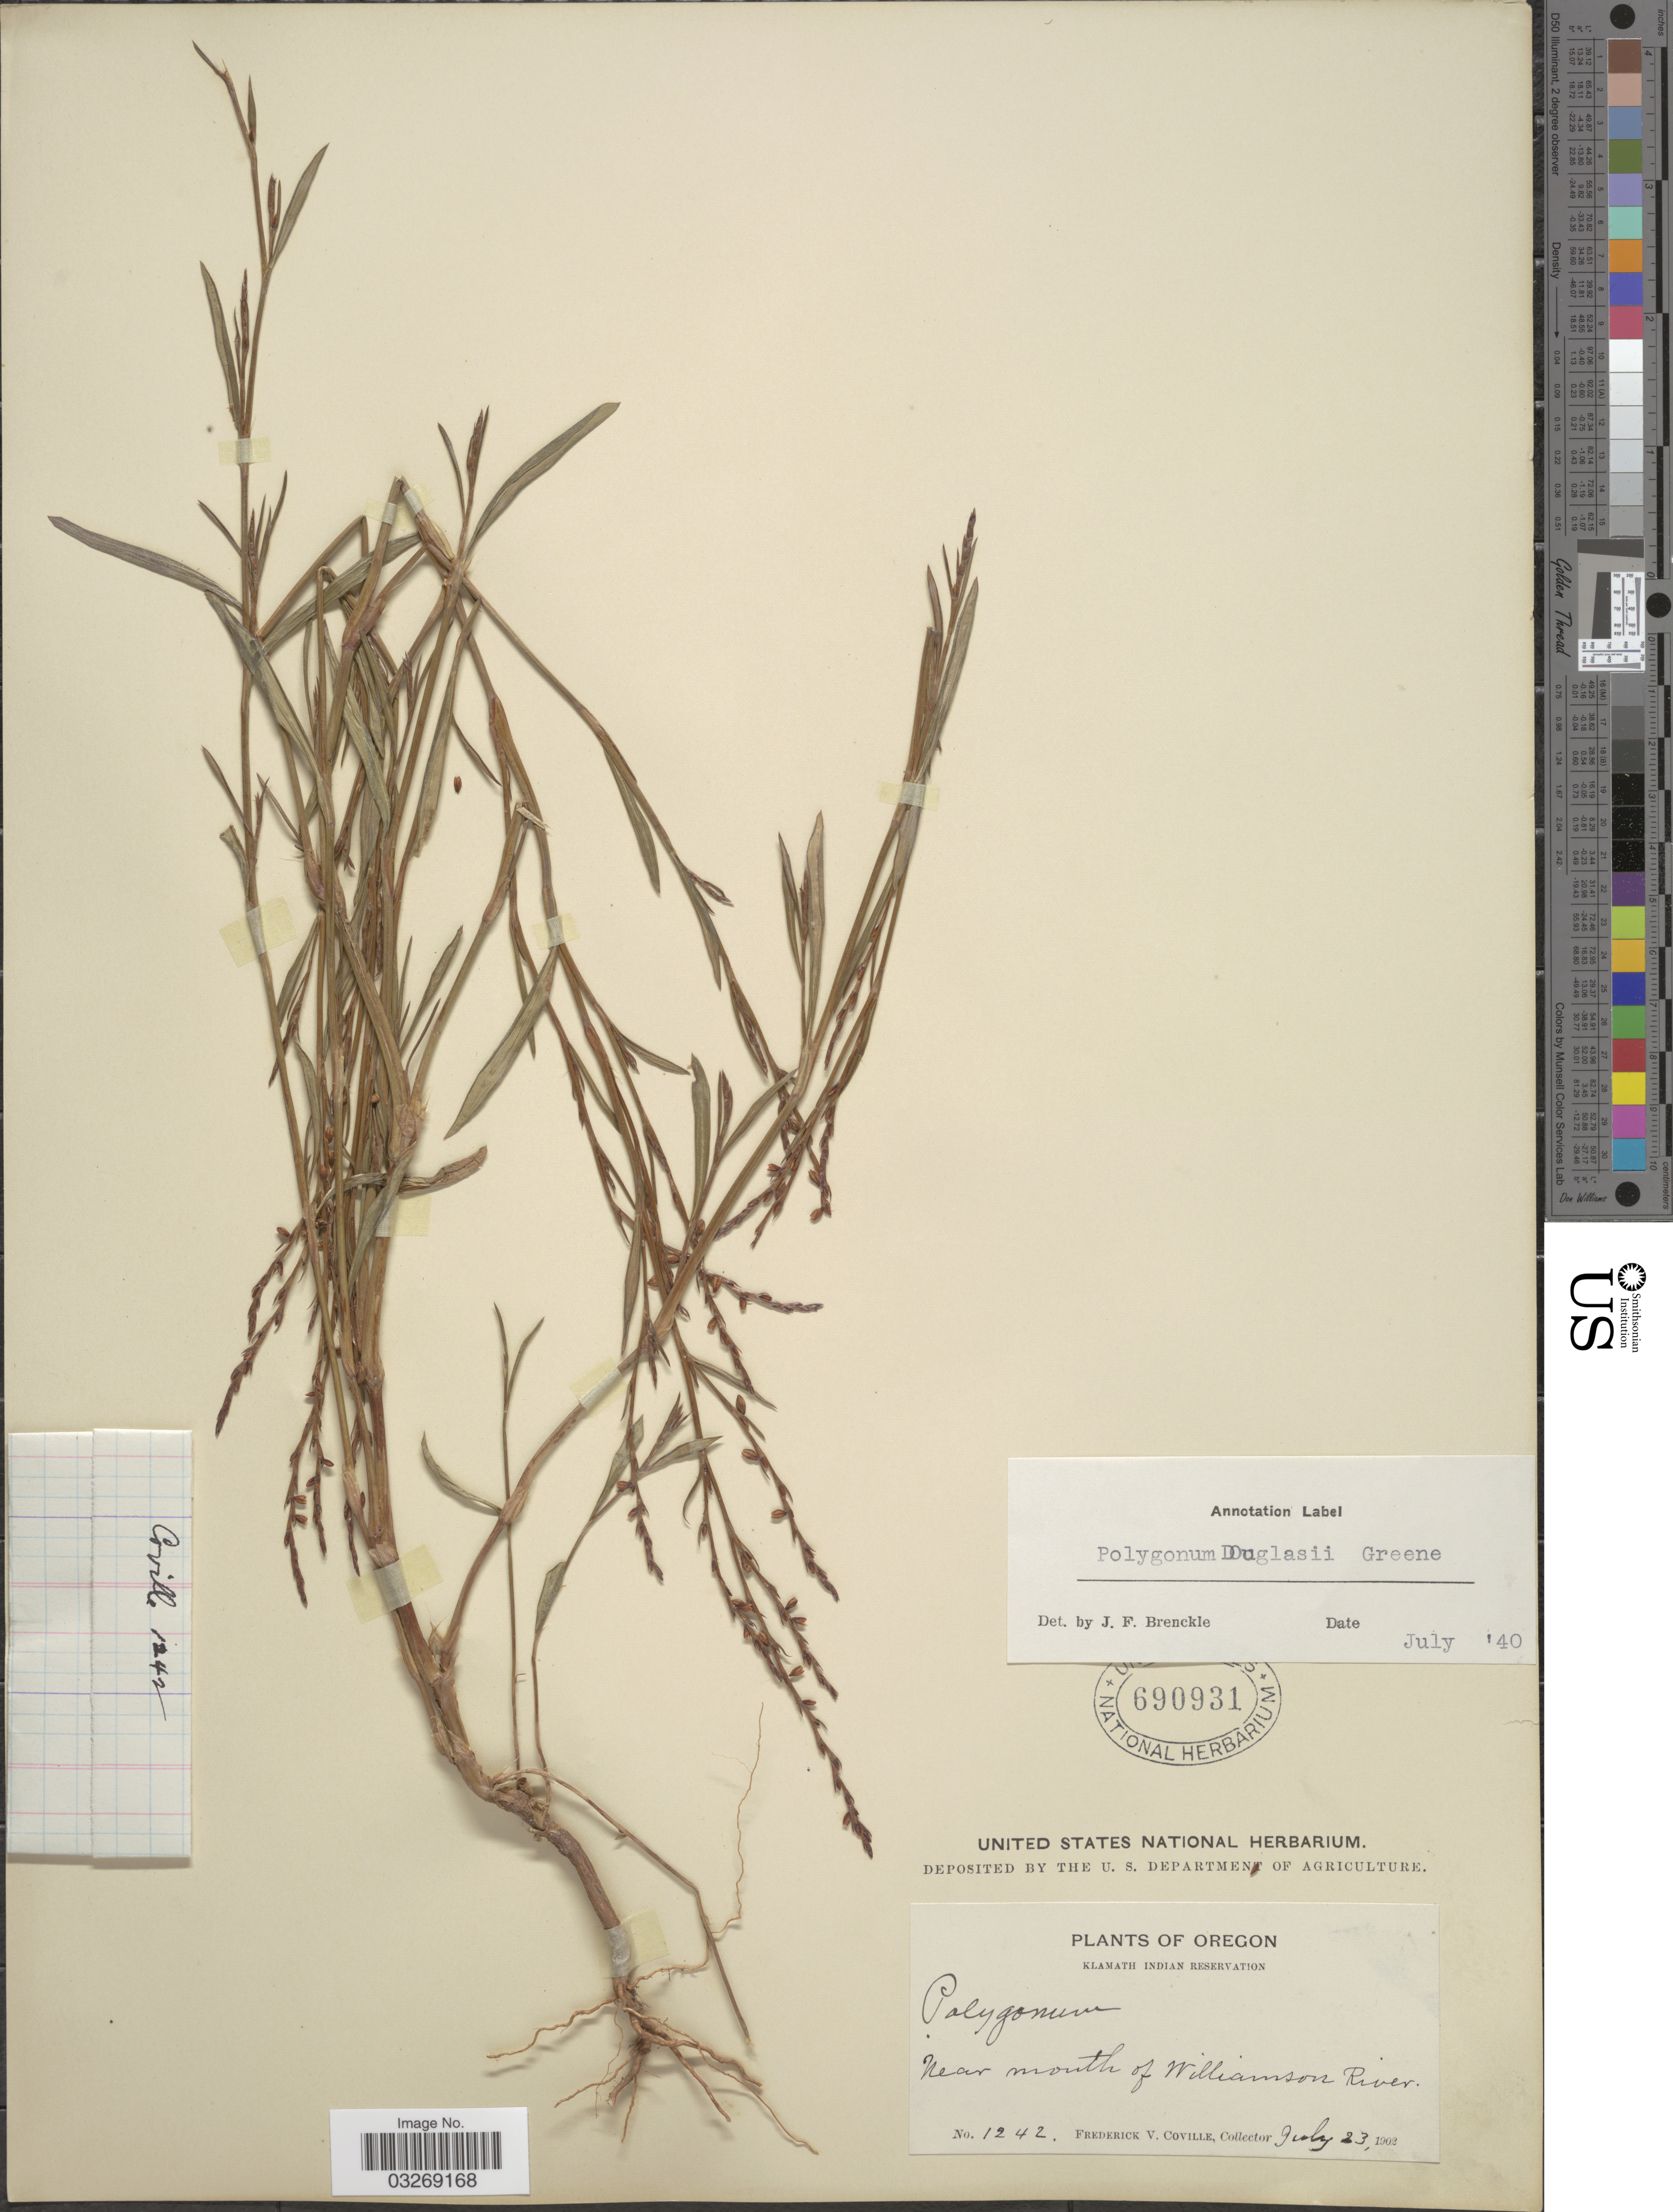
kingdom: Plantae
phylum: Tracheophyta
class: Magnoliopsida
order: Caryophyllales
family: Polygonaceae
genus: Polygonum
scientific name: Polygonum douglasii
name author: Greene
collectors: F. V. Coville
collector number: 1242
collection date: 1902-07-23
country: United States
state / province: Oregon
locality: Klamath Indian Reservation. Near mouth of Williamson River.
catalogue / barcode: US 690931